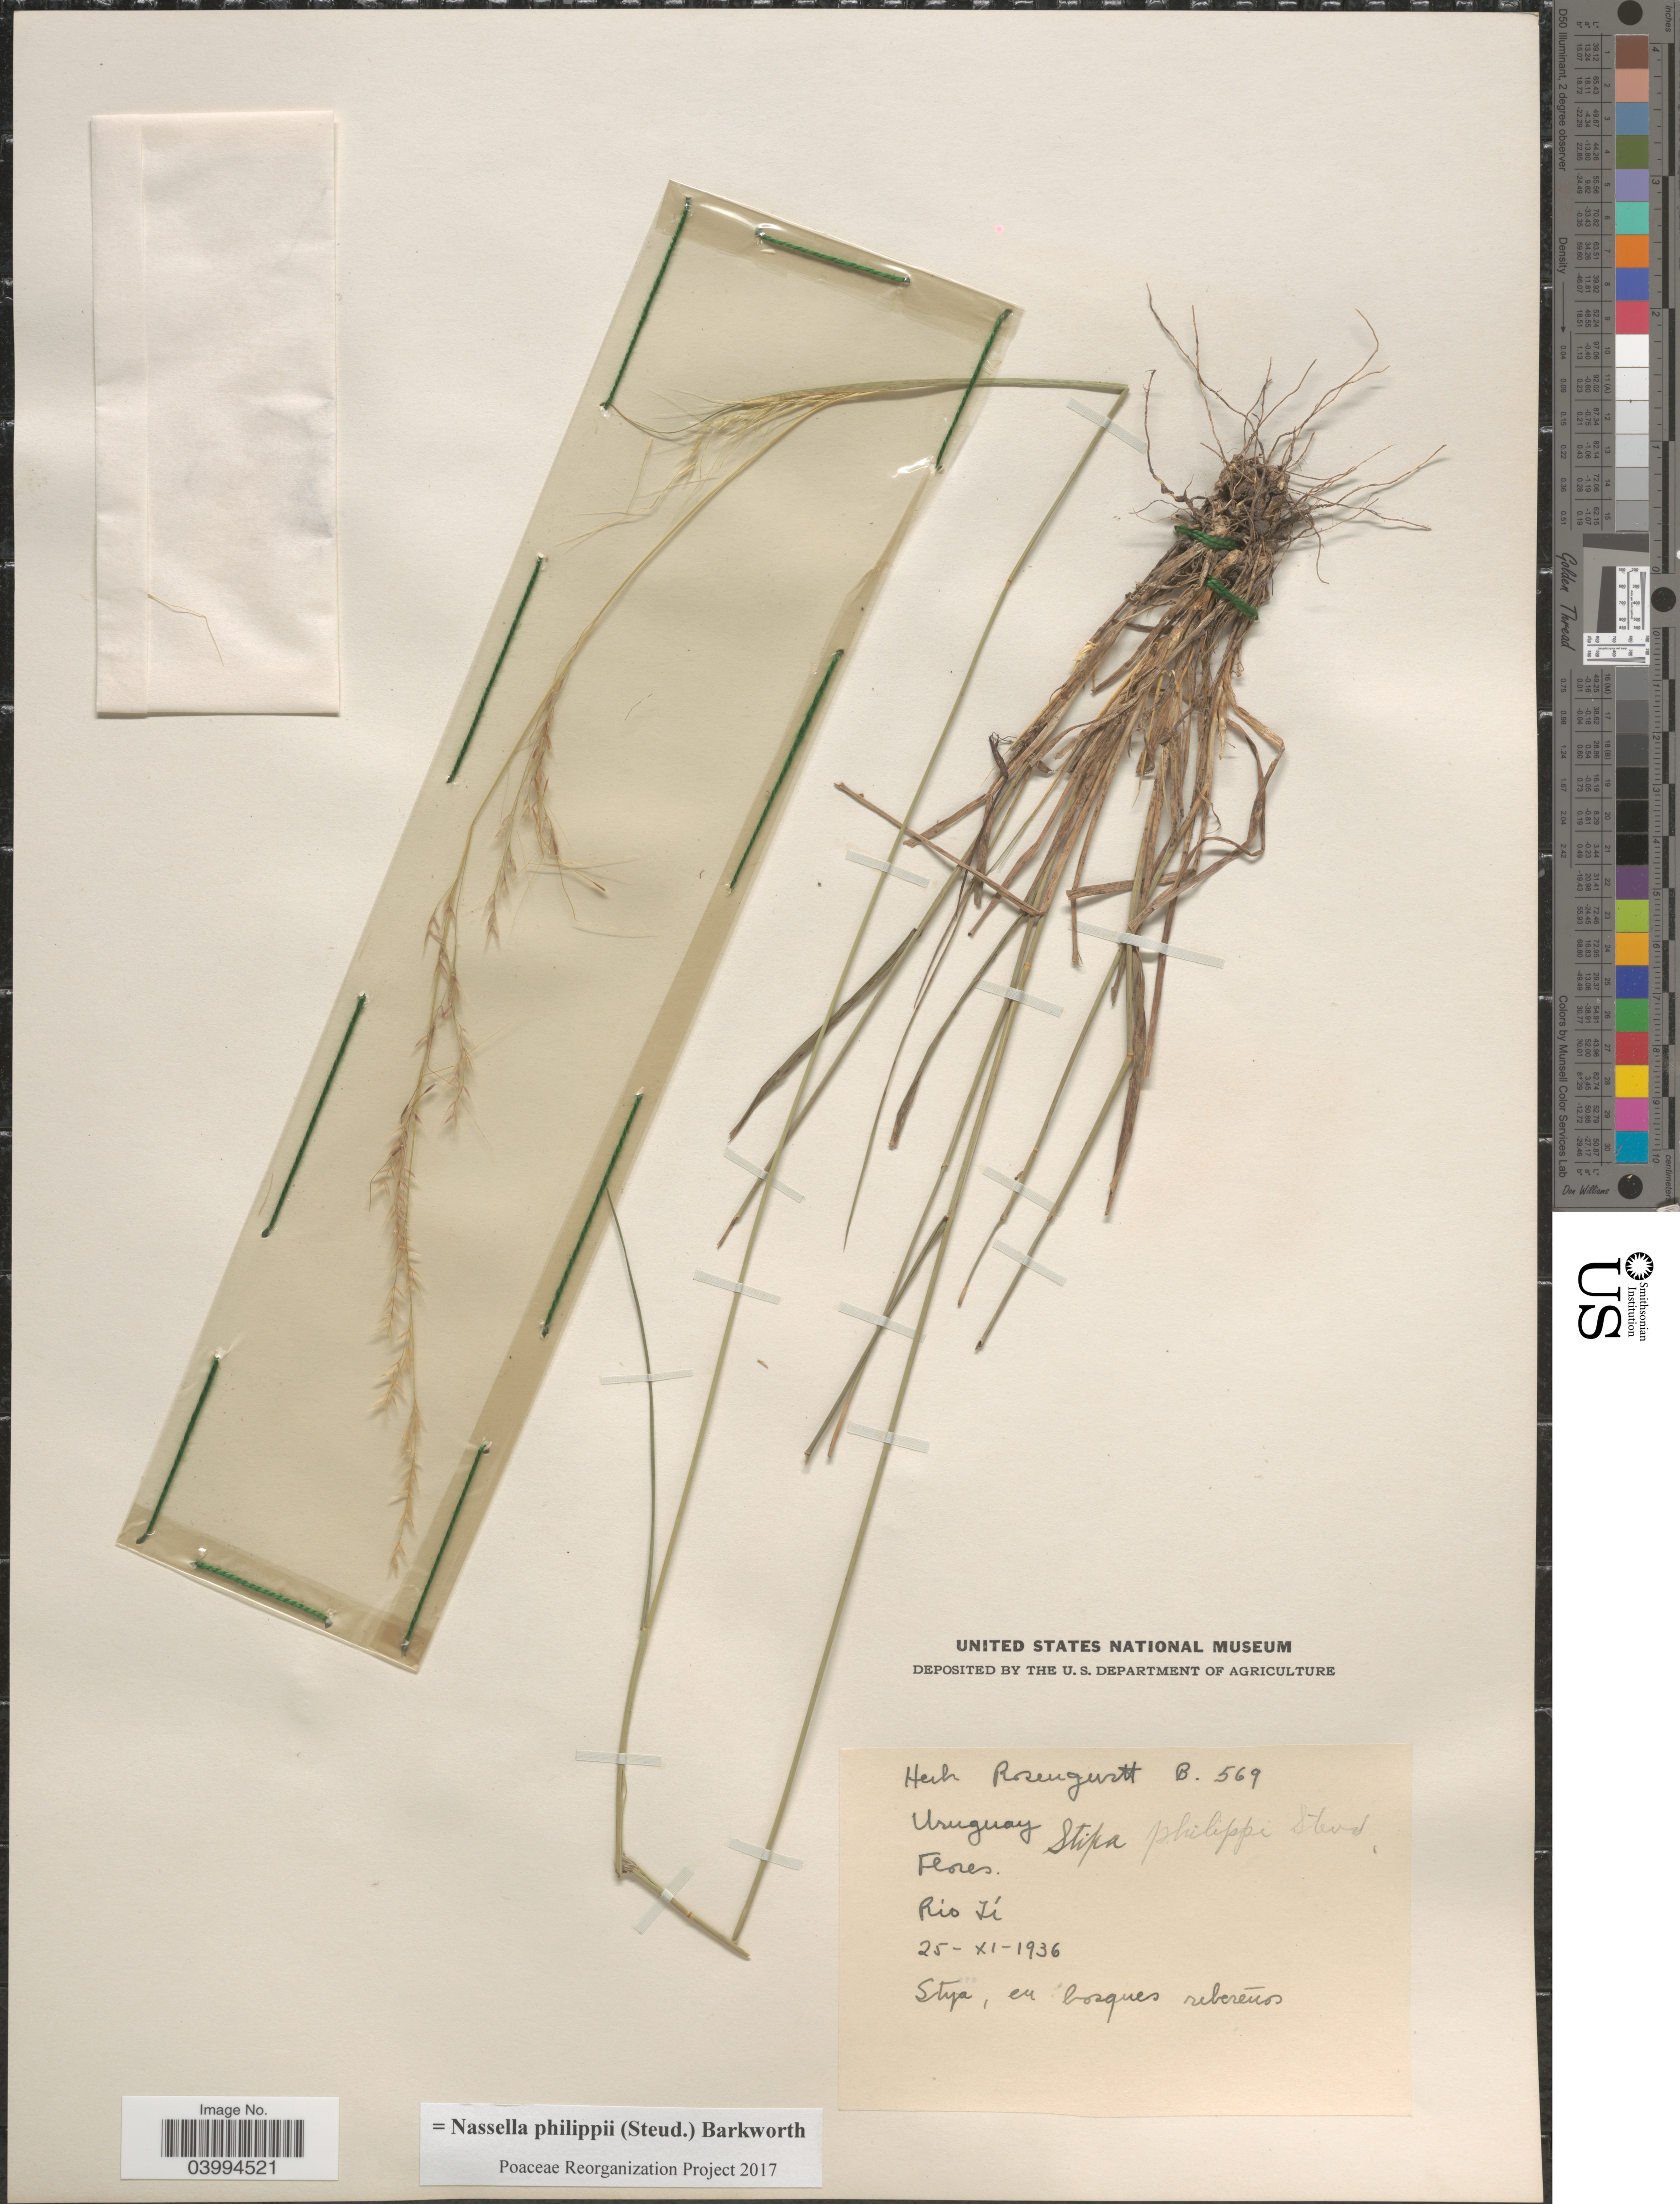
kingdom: Plantae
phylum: Tracheophyta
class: Liliopsida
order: Poales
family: Poaceae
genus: Nassella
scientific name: Nassella philippii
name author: (Steud.) Barkworth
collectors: ex herb. Rosengurtt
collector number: B569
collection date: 1936-11-25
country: Uruguay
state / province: Flores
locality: Rio Yi.